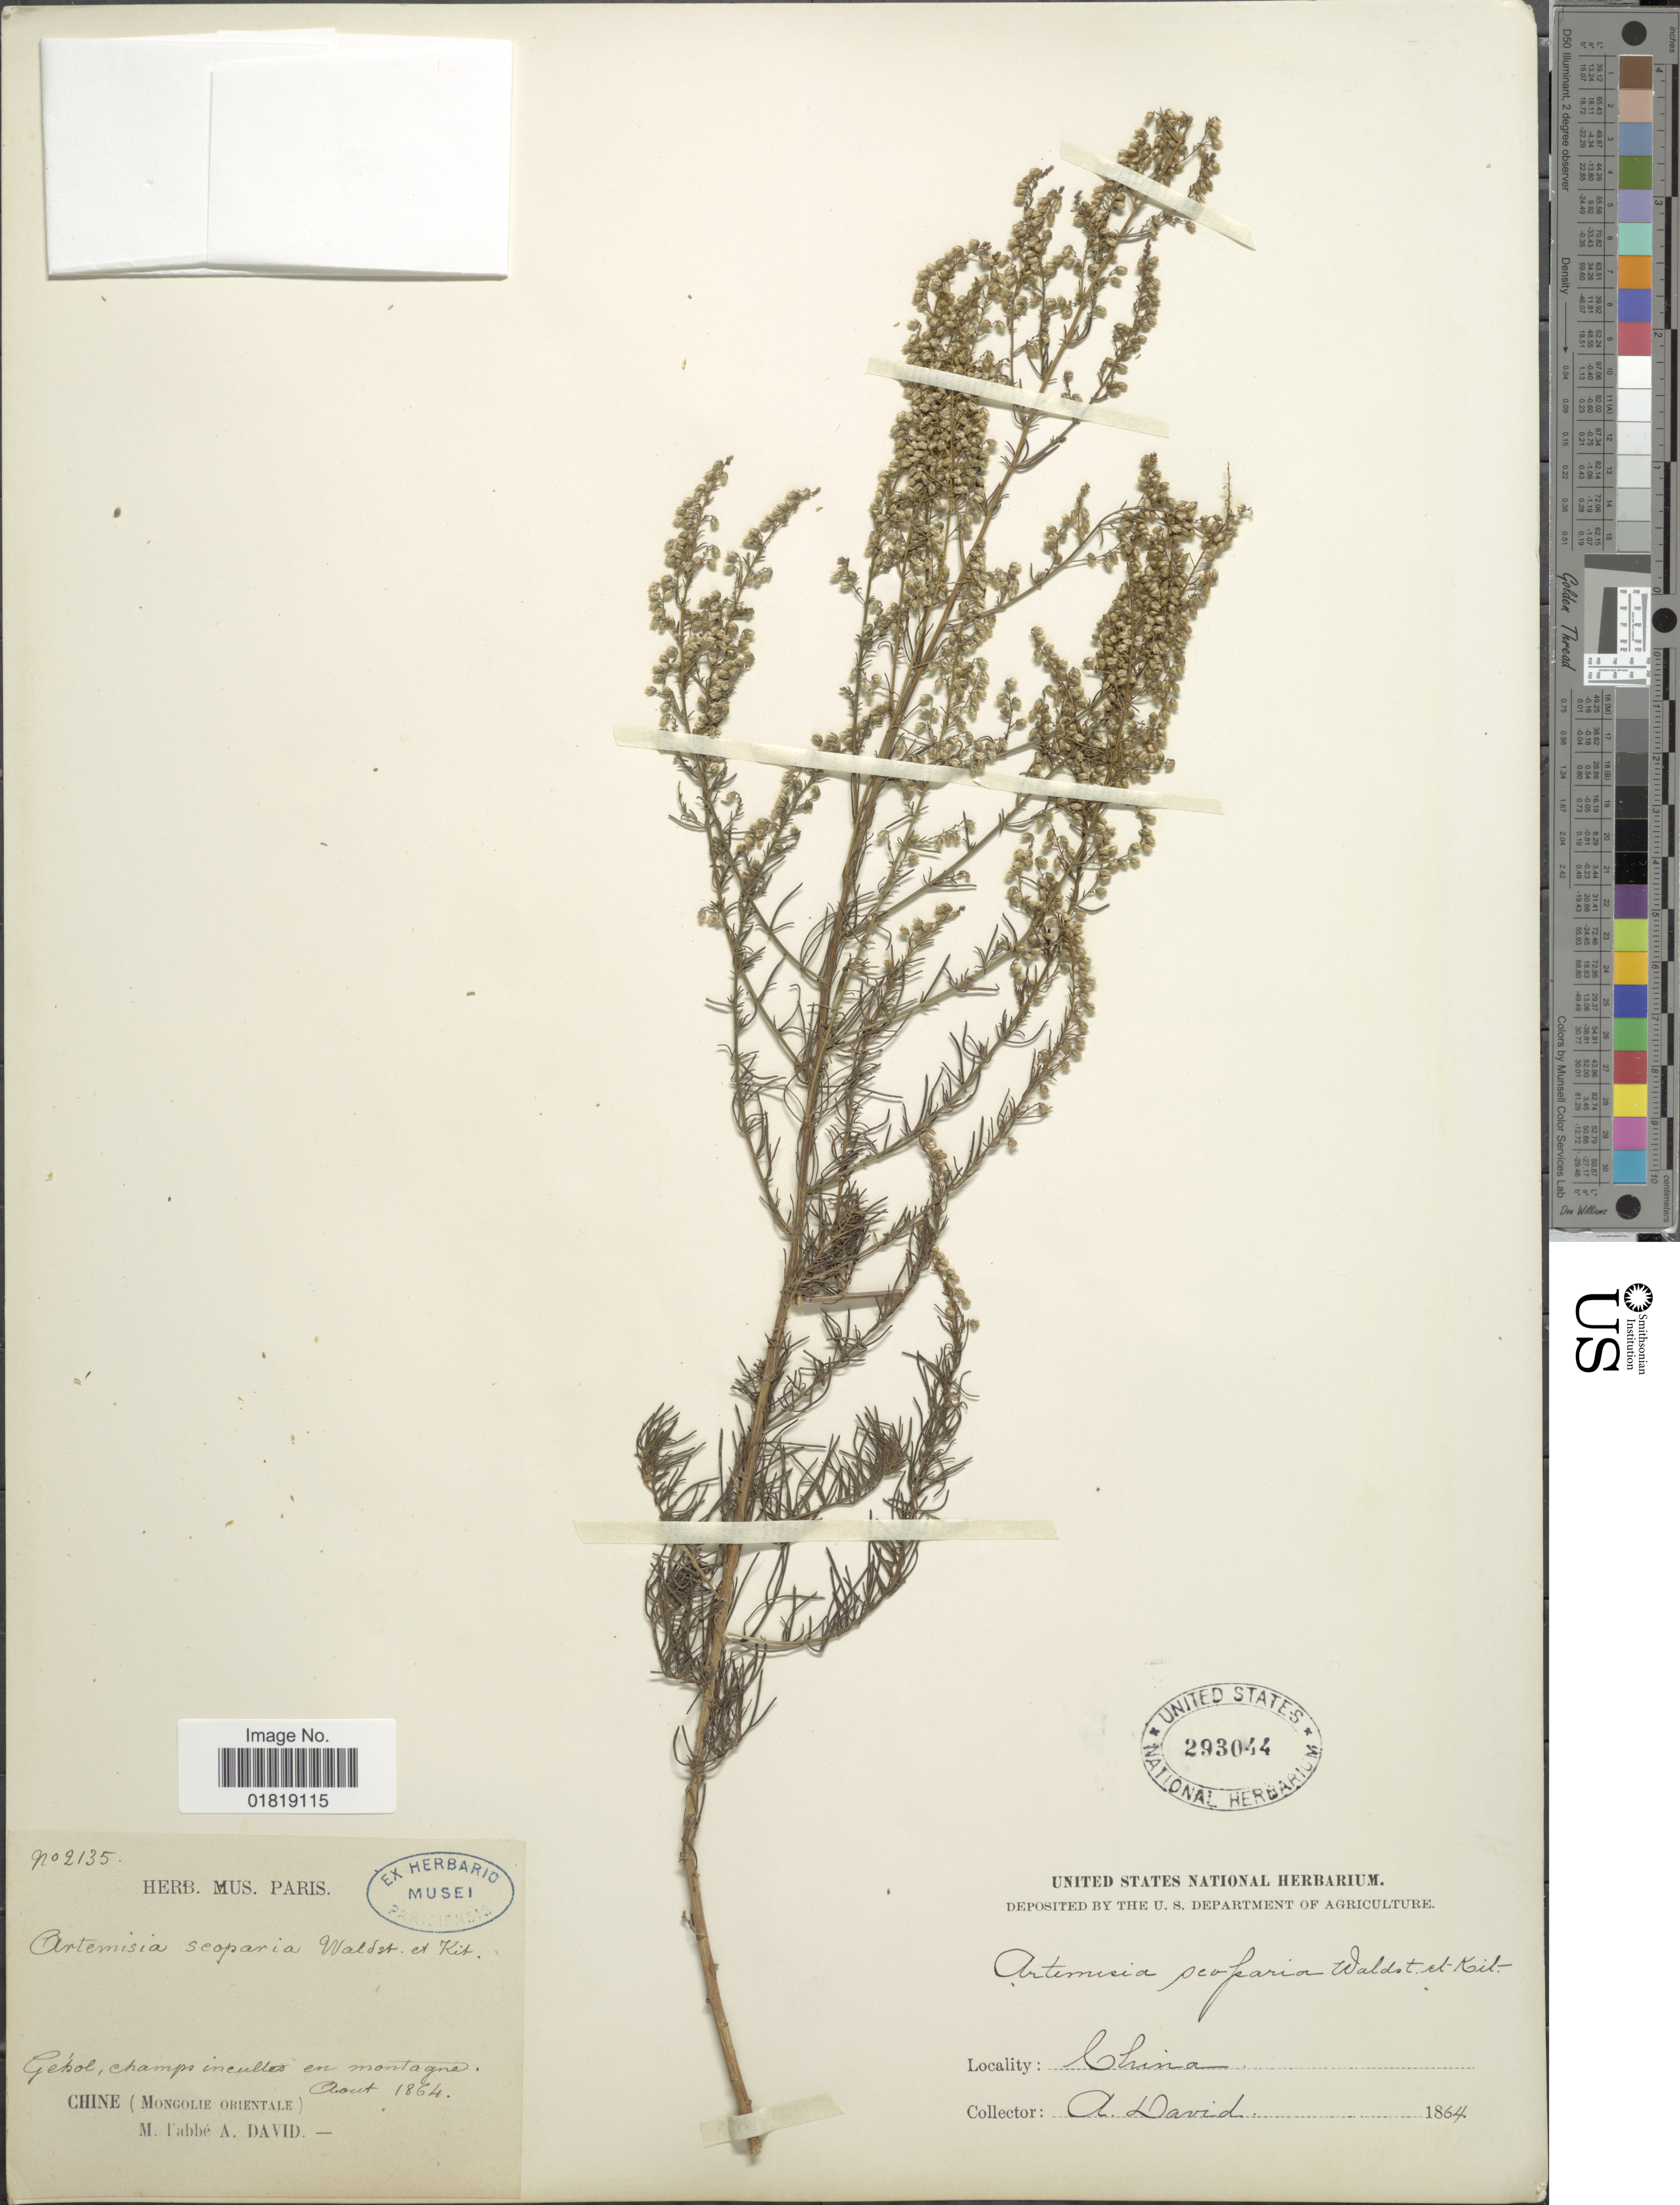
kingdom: Plantae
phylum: Tracheophyta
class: Magnoliopsida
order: Asterales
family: Asteraceae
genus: Artemisia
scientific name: Artemisia scoparia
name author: Waldst. & Kit.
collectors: A. David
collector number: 2135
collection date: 1864-08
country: China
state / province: Nei Monggol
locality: Chine ( Mongolie Orientale)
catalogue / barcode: US 293044